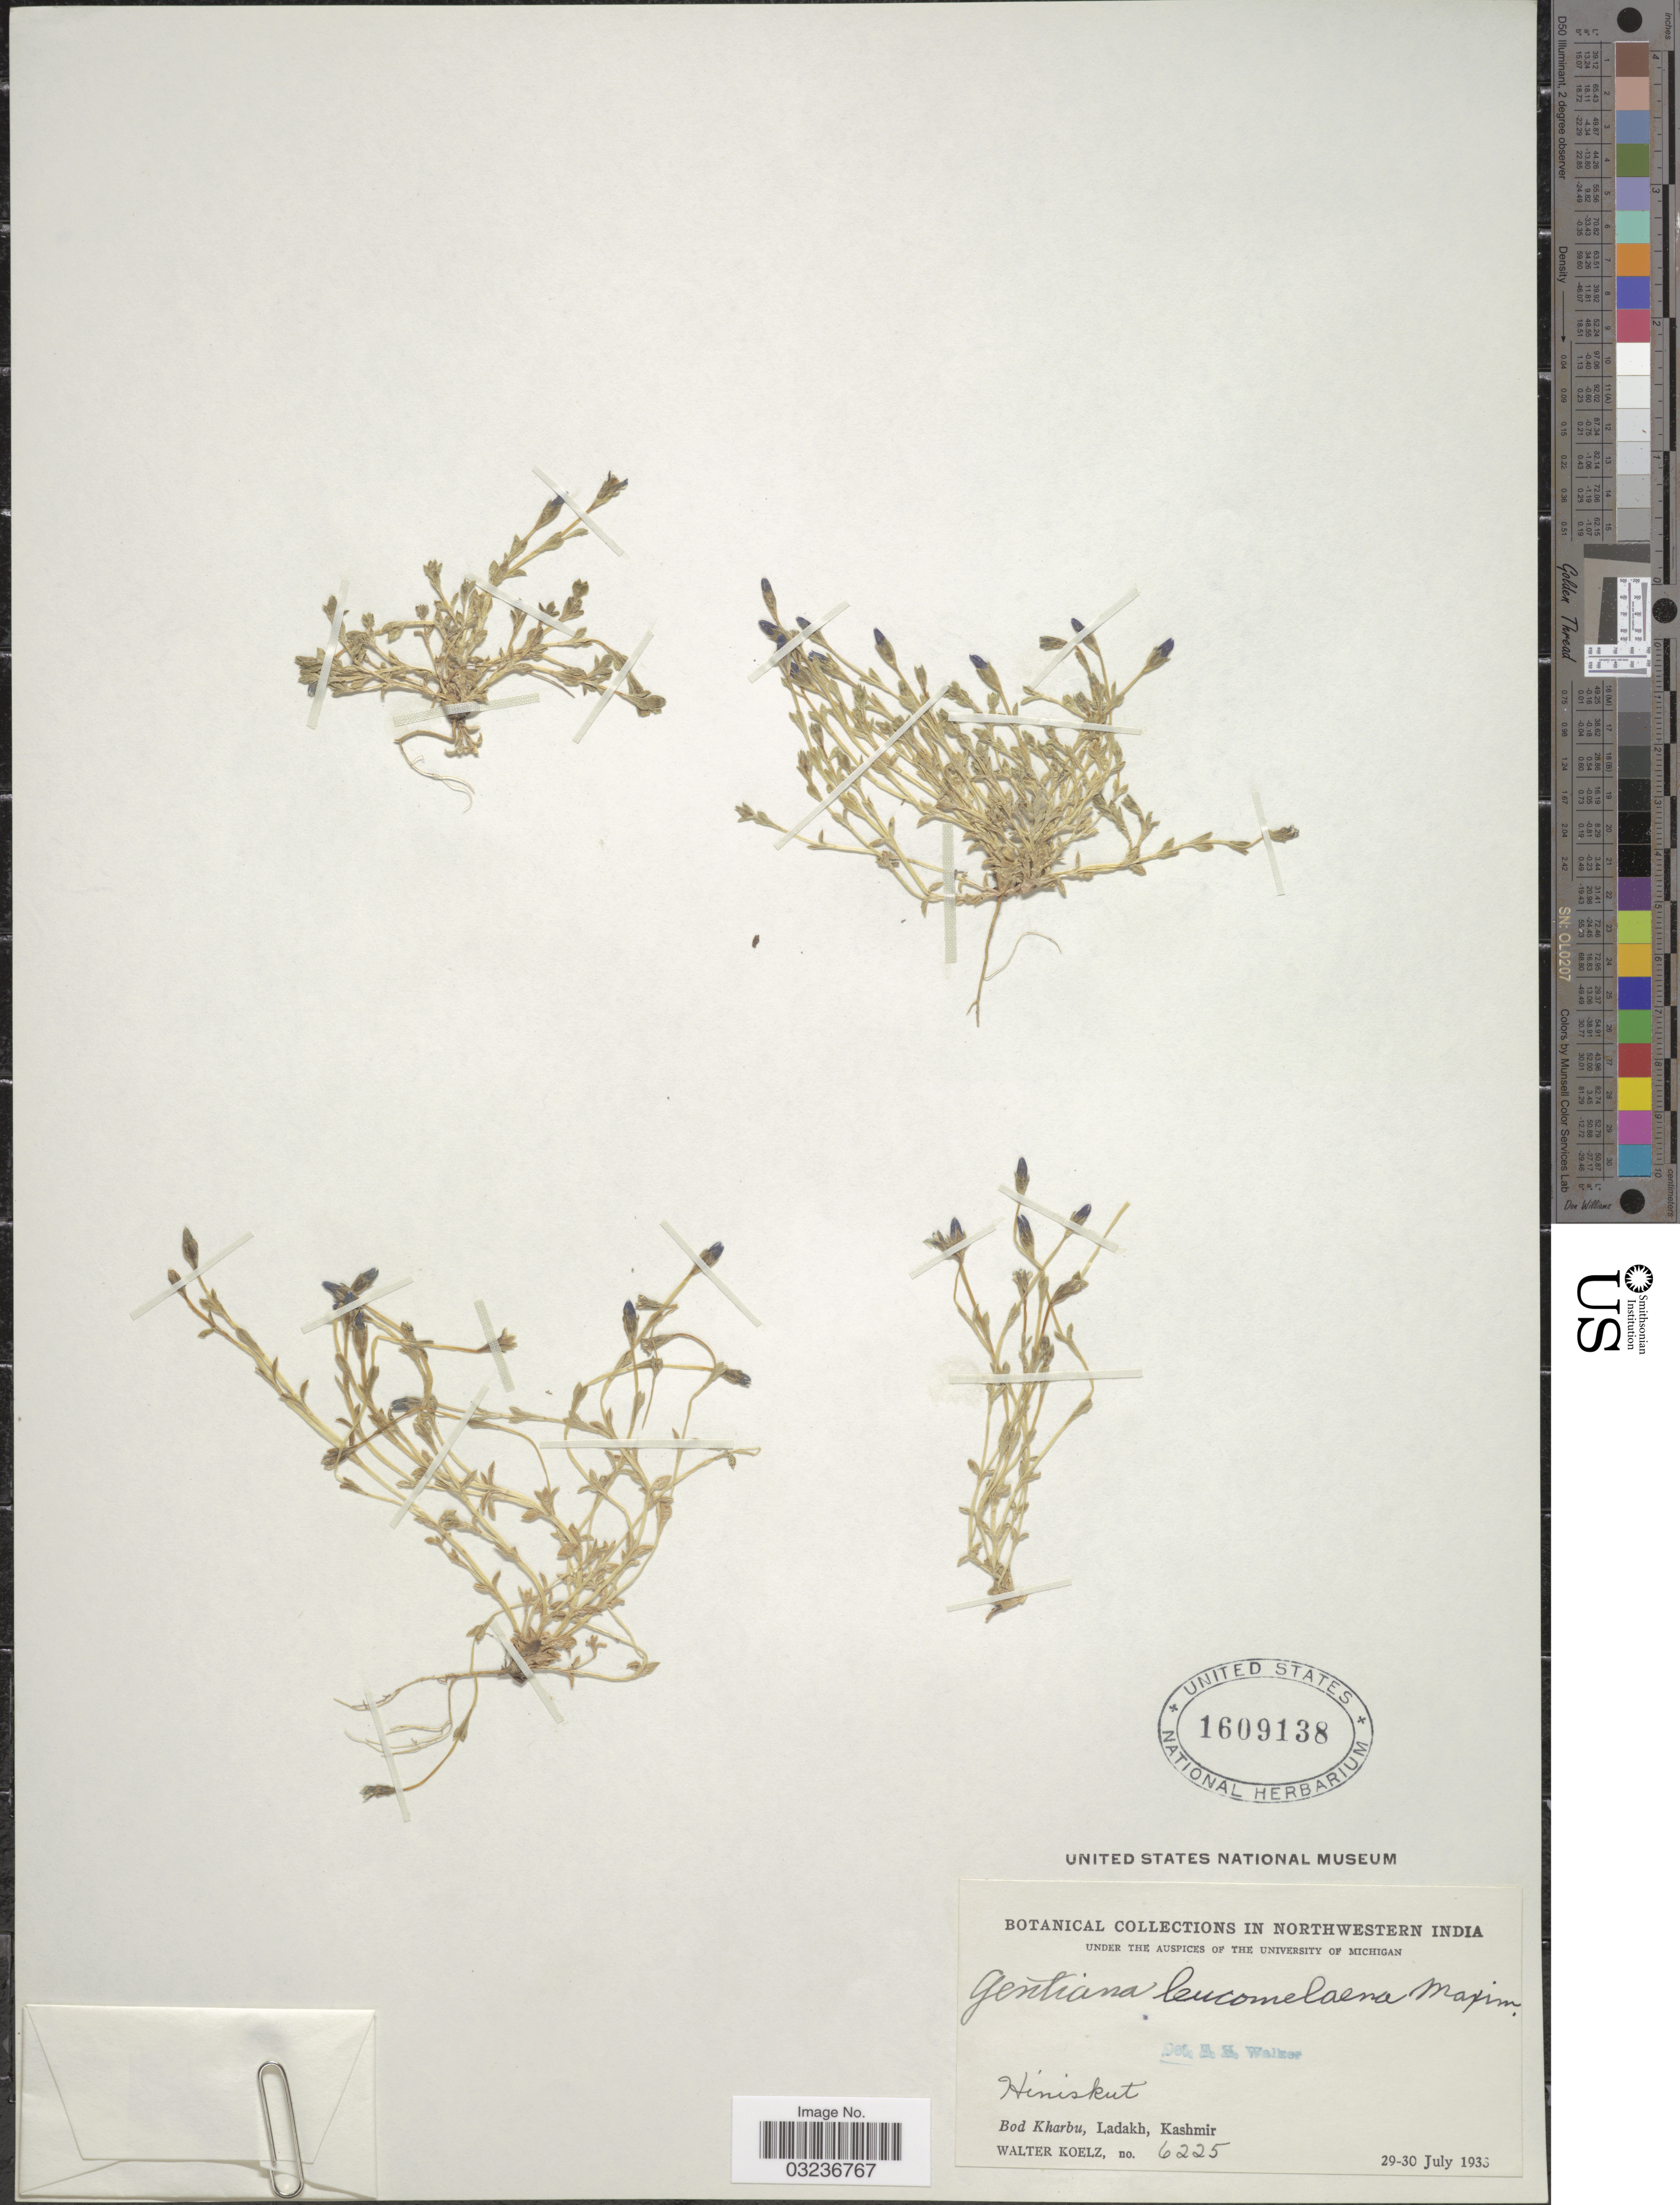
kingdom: Plantae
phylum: Tracheophyta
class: Magnoliopsida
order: Gentianales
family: Gentianaceae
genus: Gentiana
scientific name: Gentiana leucomelaena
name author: Maxim.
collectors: W. N. Koelz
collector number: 6225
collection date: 1933-07-29/1933-07-30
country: India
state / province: Jammu and Kashmir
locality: Northwestern India, Hiniskut, Bod Kharbu, Ladakh, Kashmir.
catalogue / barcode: US 1609138